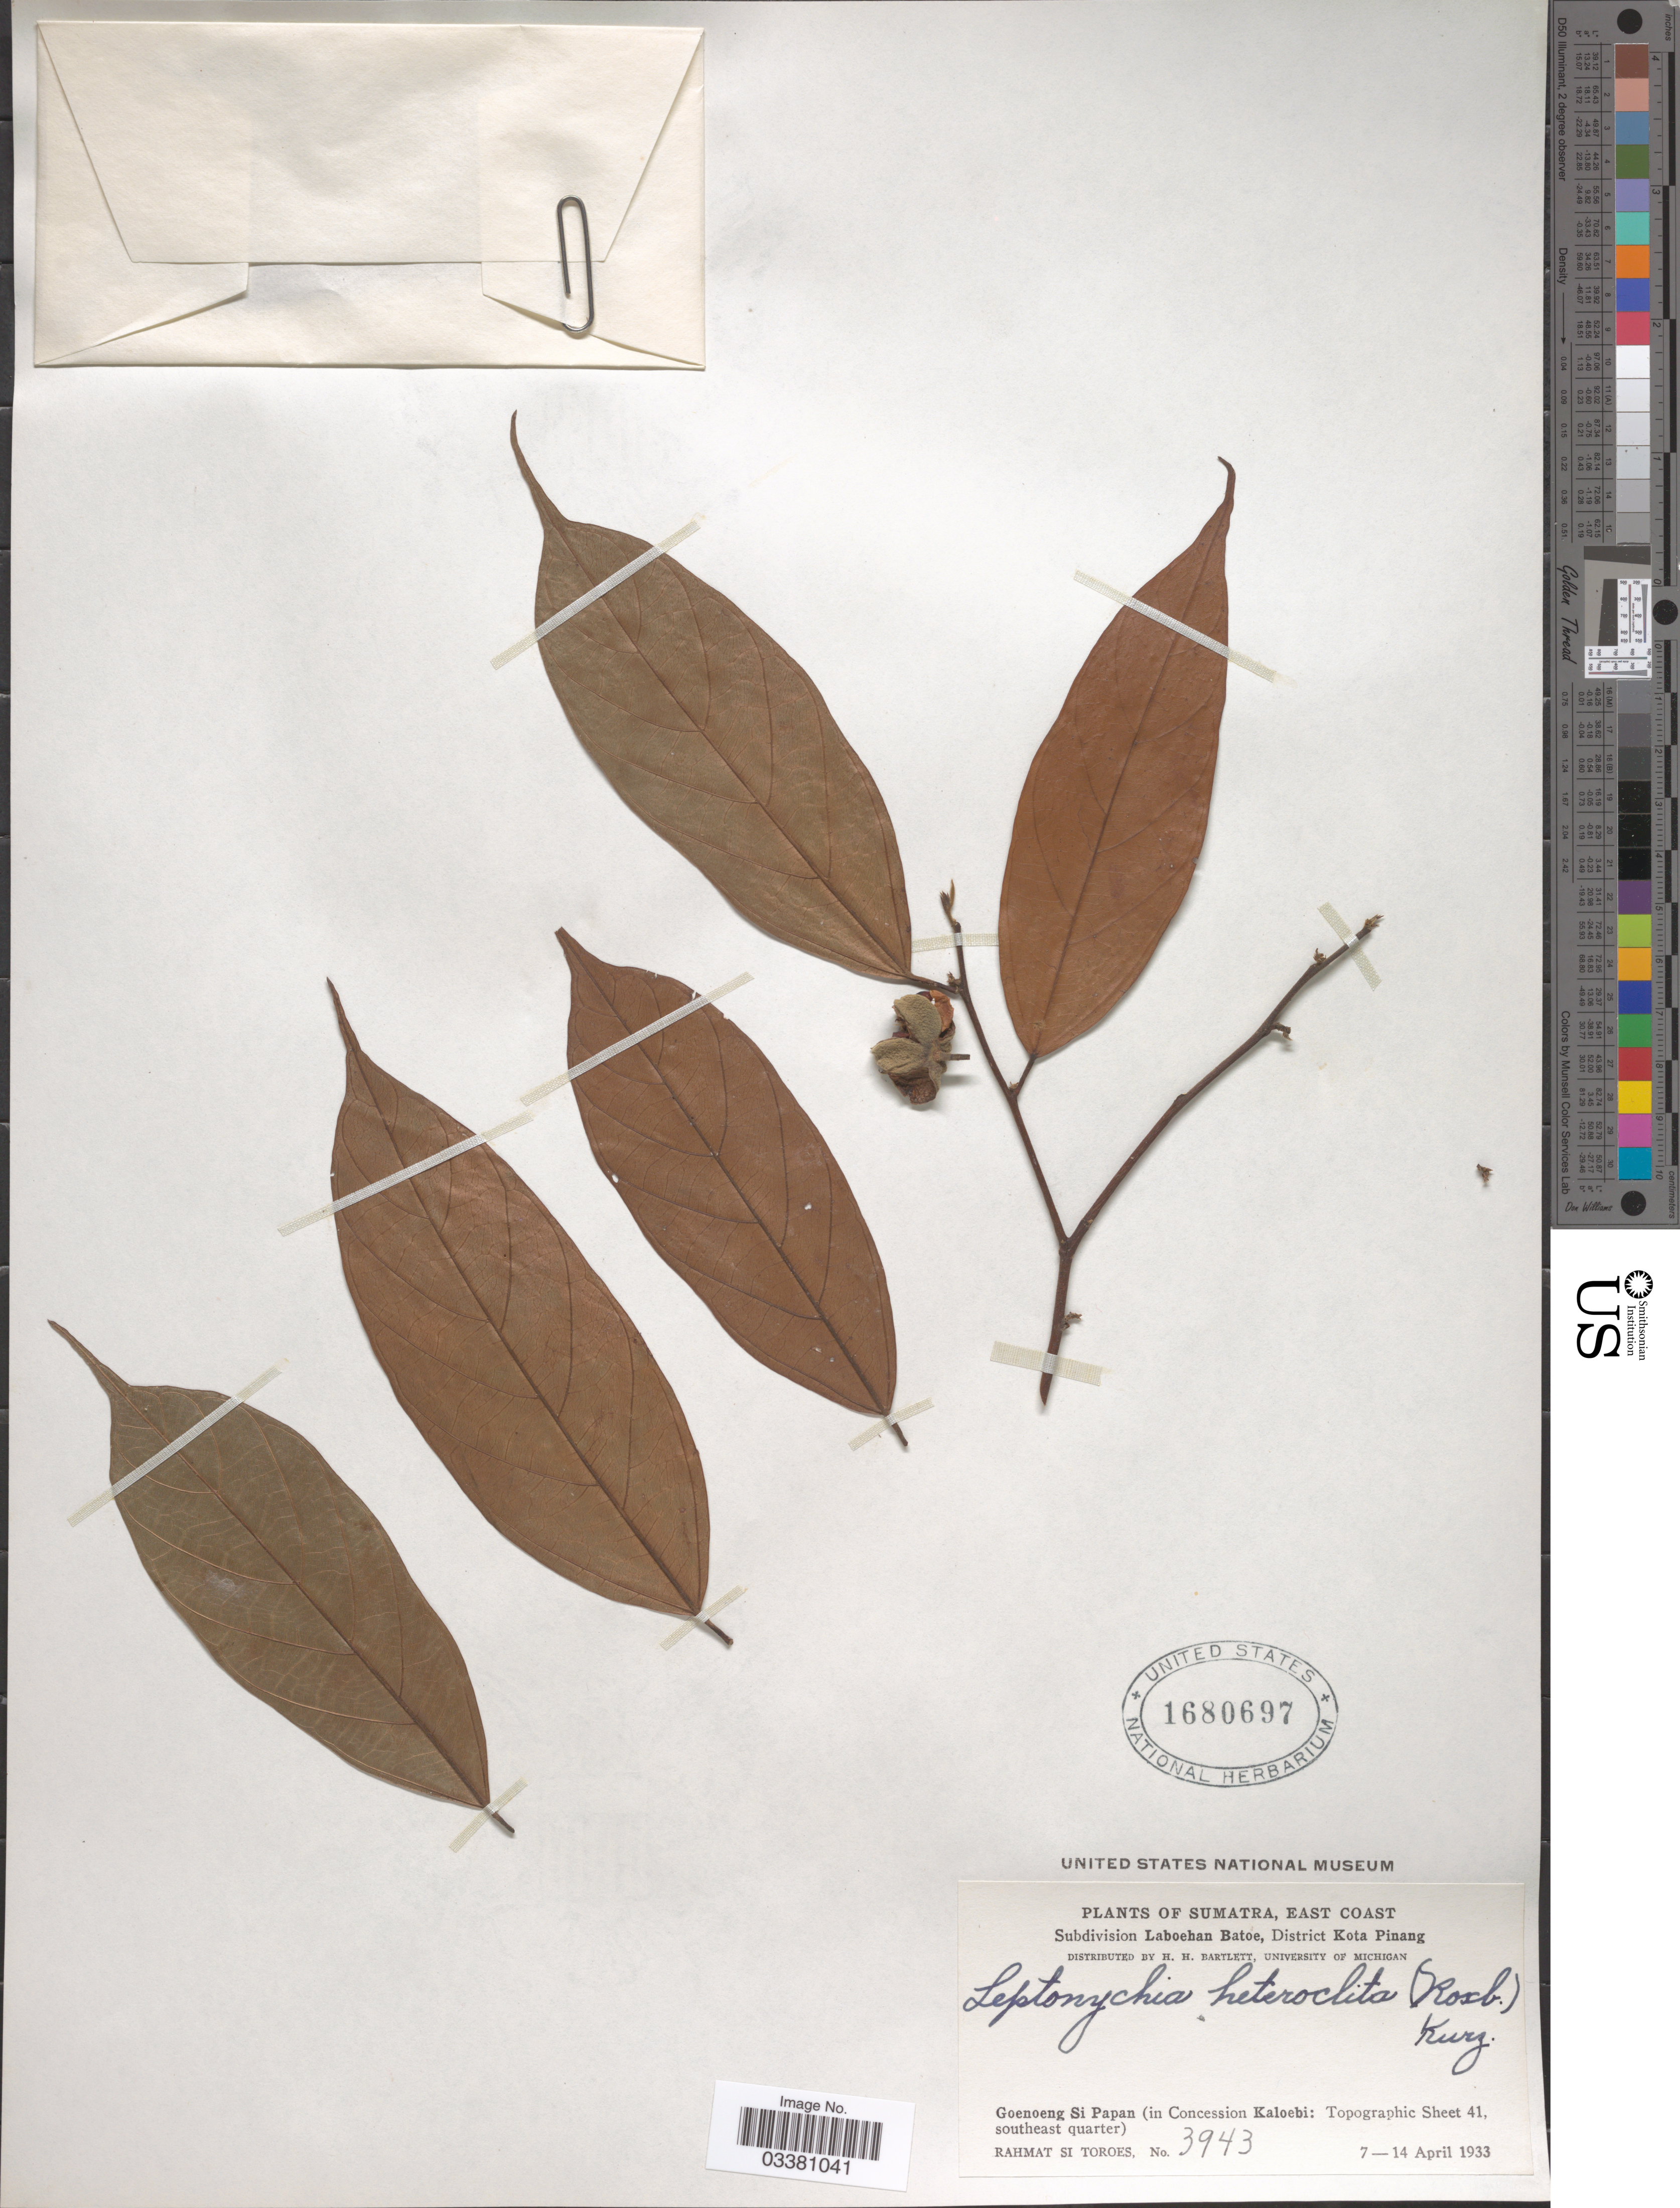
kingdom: Plantae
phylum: Tracheophyta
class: Magnoliopsida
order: Malvales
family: Malvaceae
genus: Leptonychia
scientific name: Leptonychia caudata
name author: Burret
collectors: Rahmat Si Boeea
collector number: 3943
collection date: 1933-04-07/1933-04-14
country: Indonesia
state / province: Sumatra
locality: East Coast. Subdivision Laboehan Batoe, District Kota Pinang. Goenoeng Si Papan (in Concession Kaloebi: Topgraphic Sheet 41, southeast quarter).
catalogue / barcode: US 1680697